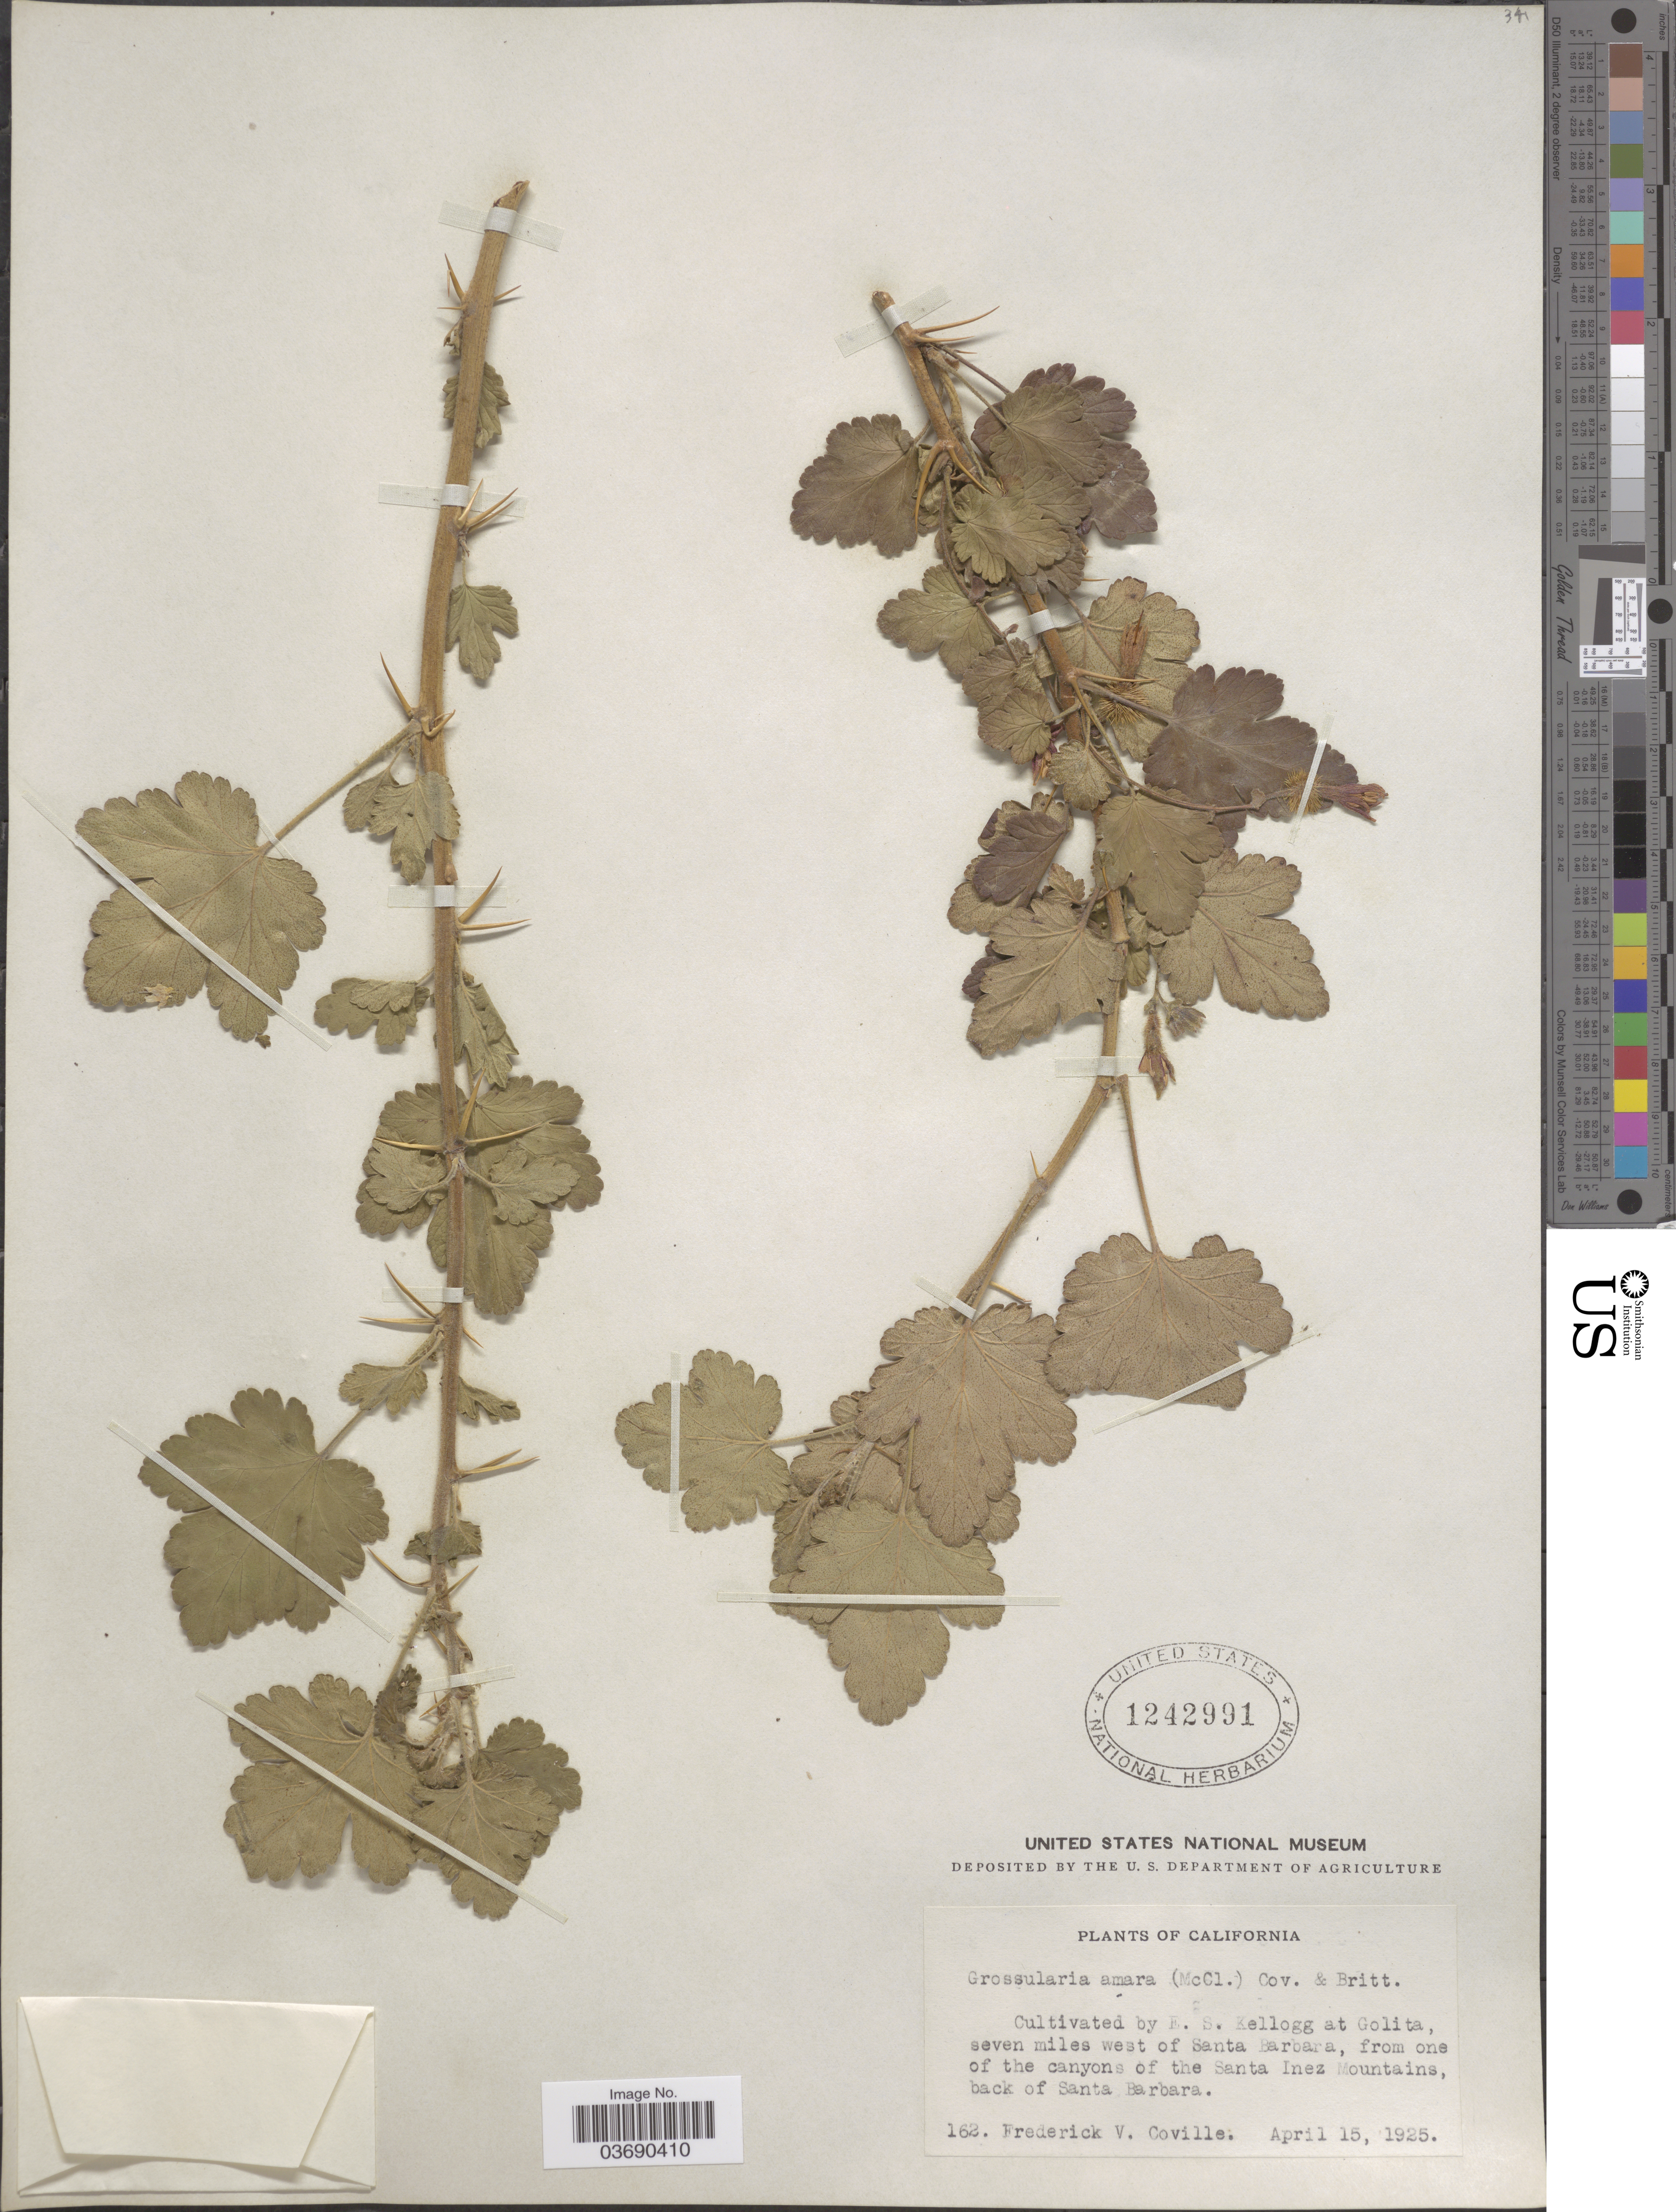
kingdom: Plantae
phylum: Tracheophyta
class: Magnoliopsida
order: Saxifragales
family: Grossulariaceae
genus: Ribes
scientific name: Ribes amarum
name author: McClatchie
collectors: F. V. Coville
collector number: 162?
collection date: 1925-04-15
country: United States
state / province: California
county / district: Santa Barbara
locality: Golita, seven miles west of Santa Barbara, from one of the canyons of the Santa Inez Mountains, back of Santa Barbara.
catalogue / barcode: US 1242991